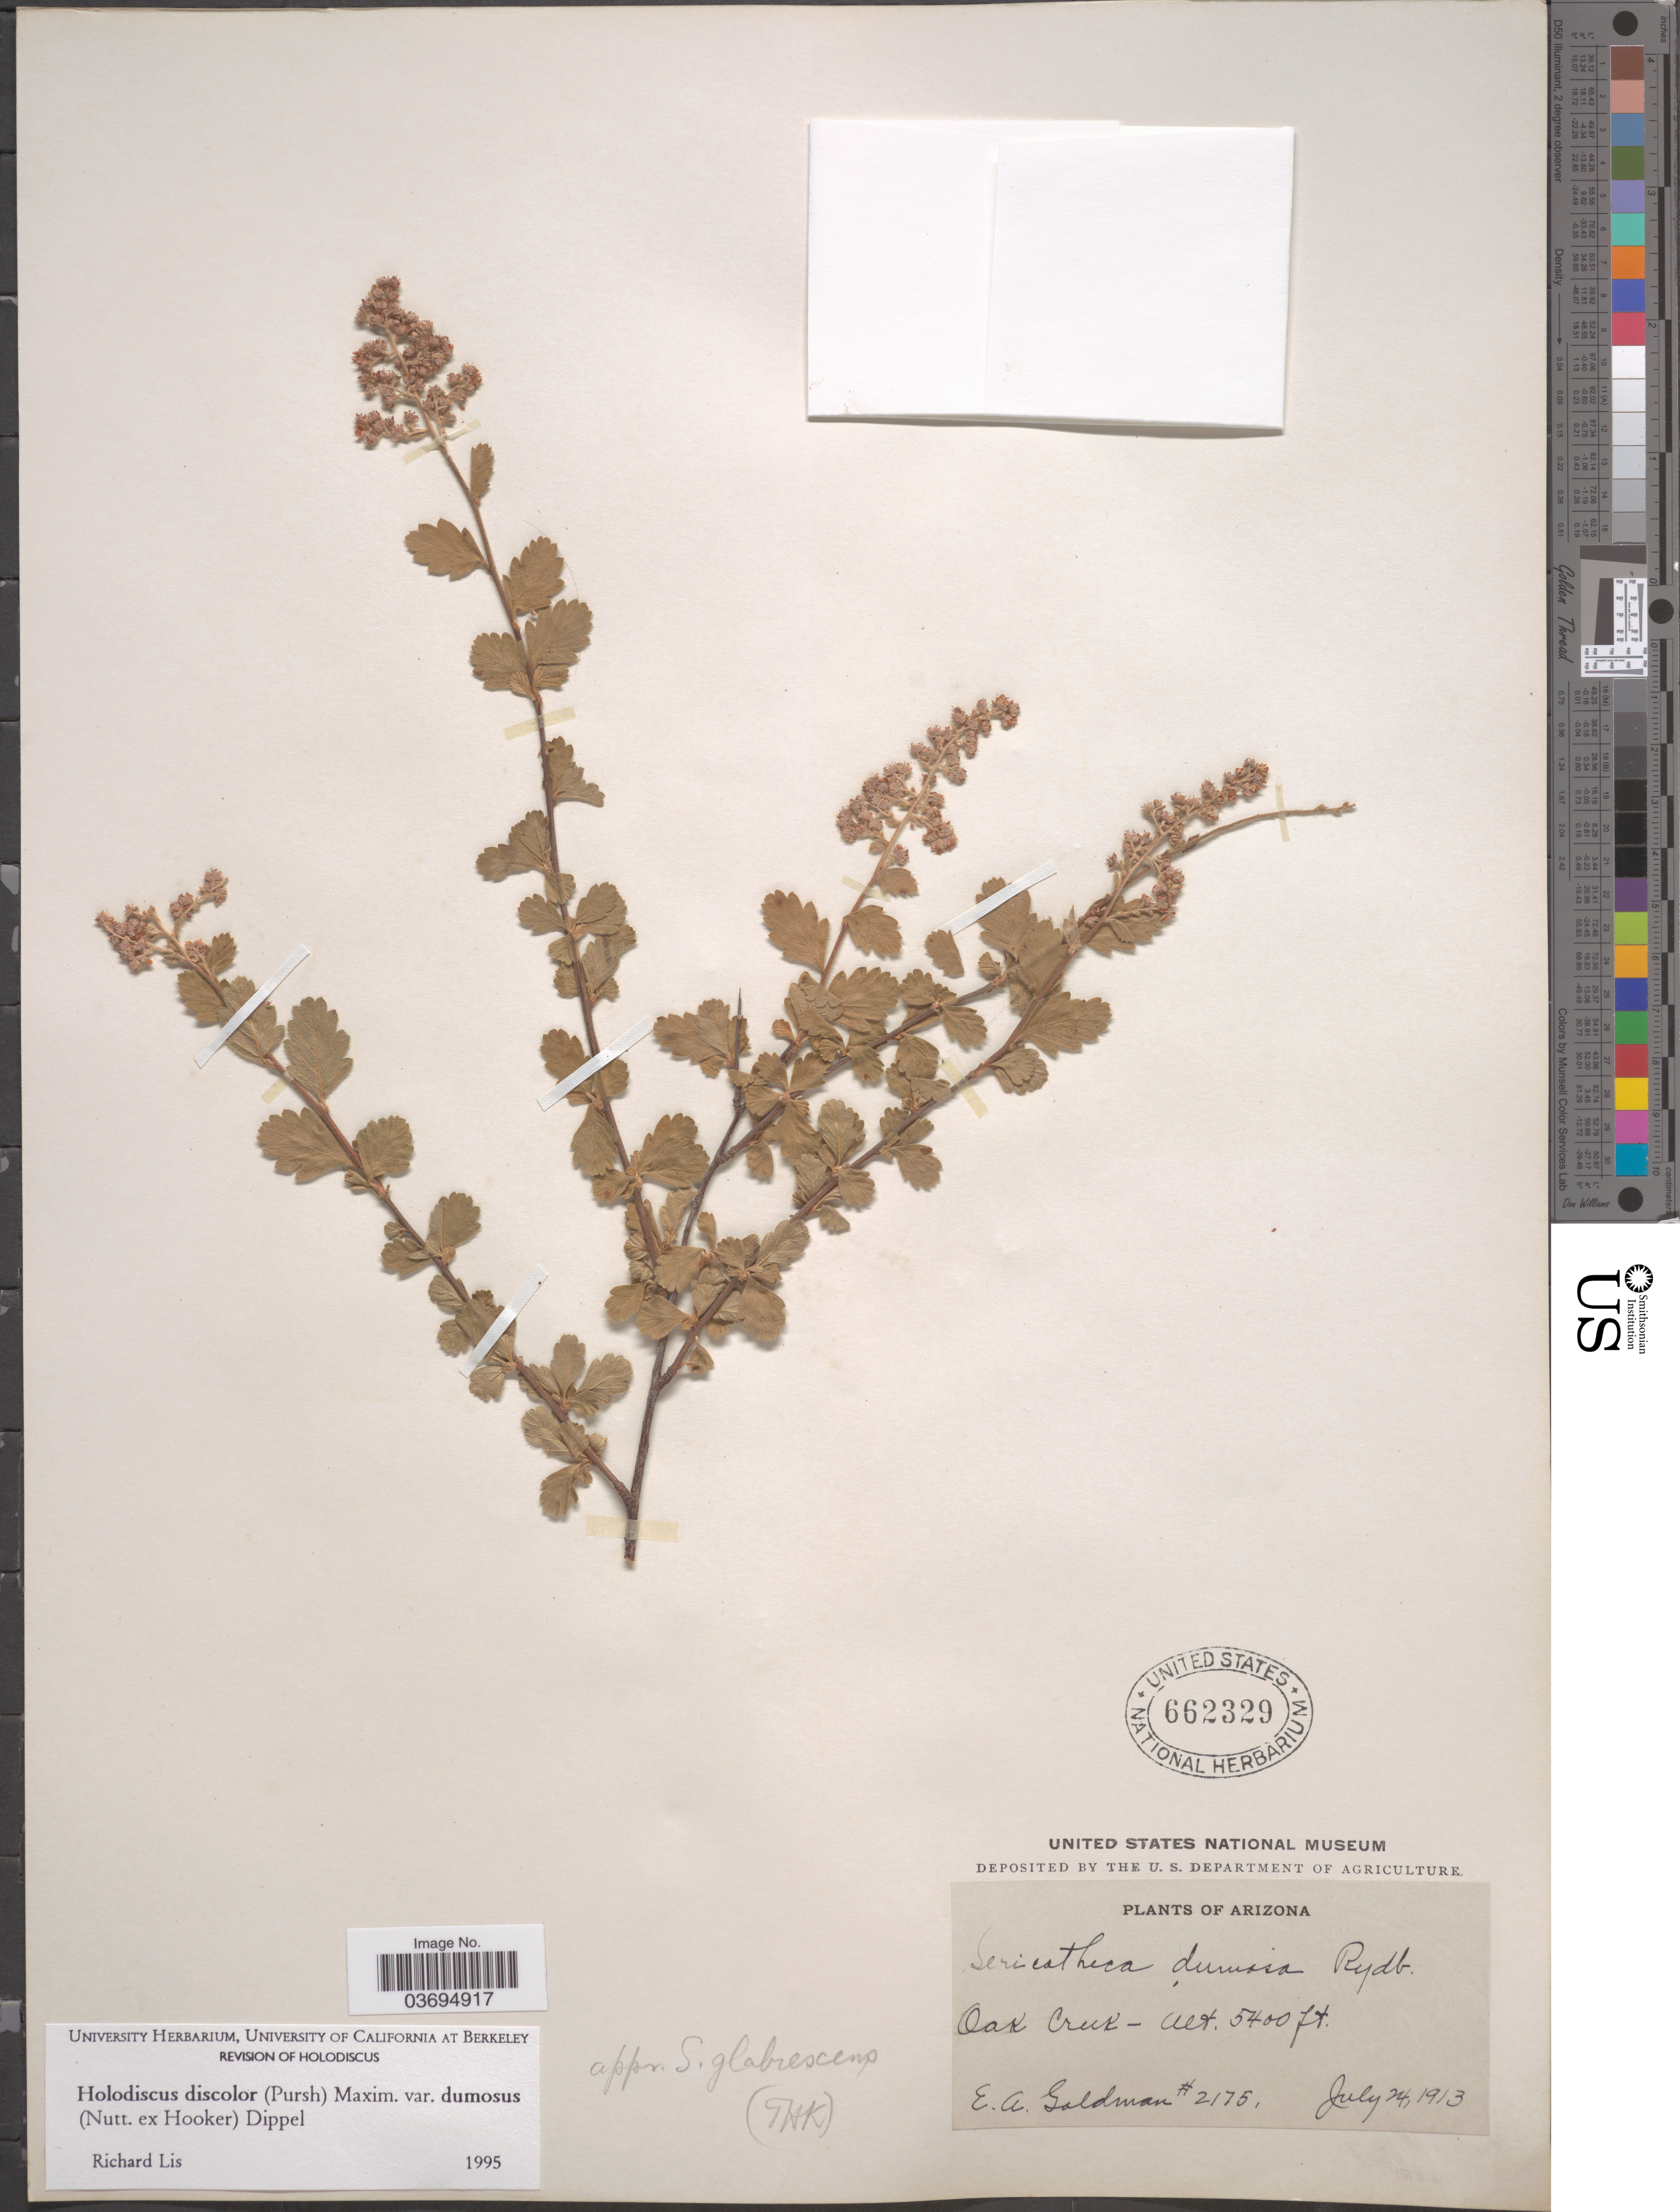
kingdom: Plantae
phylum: Tracheophyta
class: Magnoliopsida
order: Rosales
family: Rosaceae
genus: Holodiscus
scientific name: Holodiscus discolor var. dumosus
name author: Maxim. ex J.M. Coult.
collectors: E. A. Goldman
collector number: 2175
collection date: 1913-07-24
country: United States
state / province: Arizona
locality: Oak Creek.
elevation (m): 1646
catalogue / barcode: US 662329